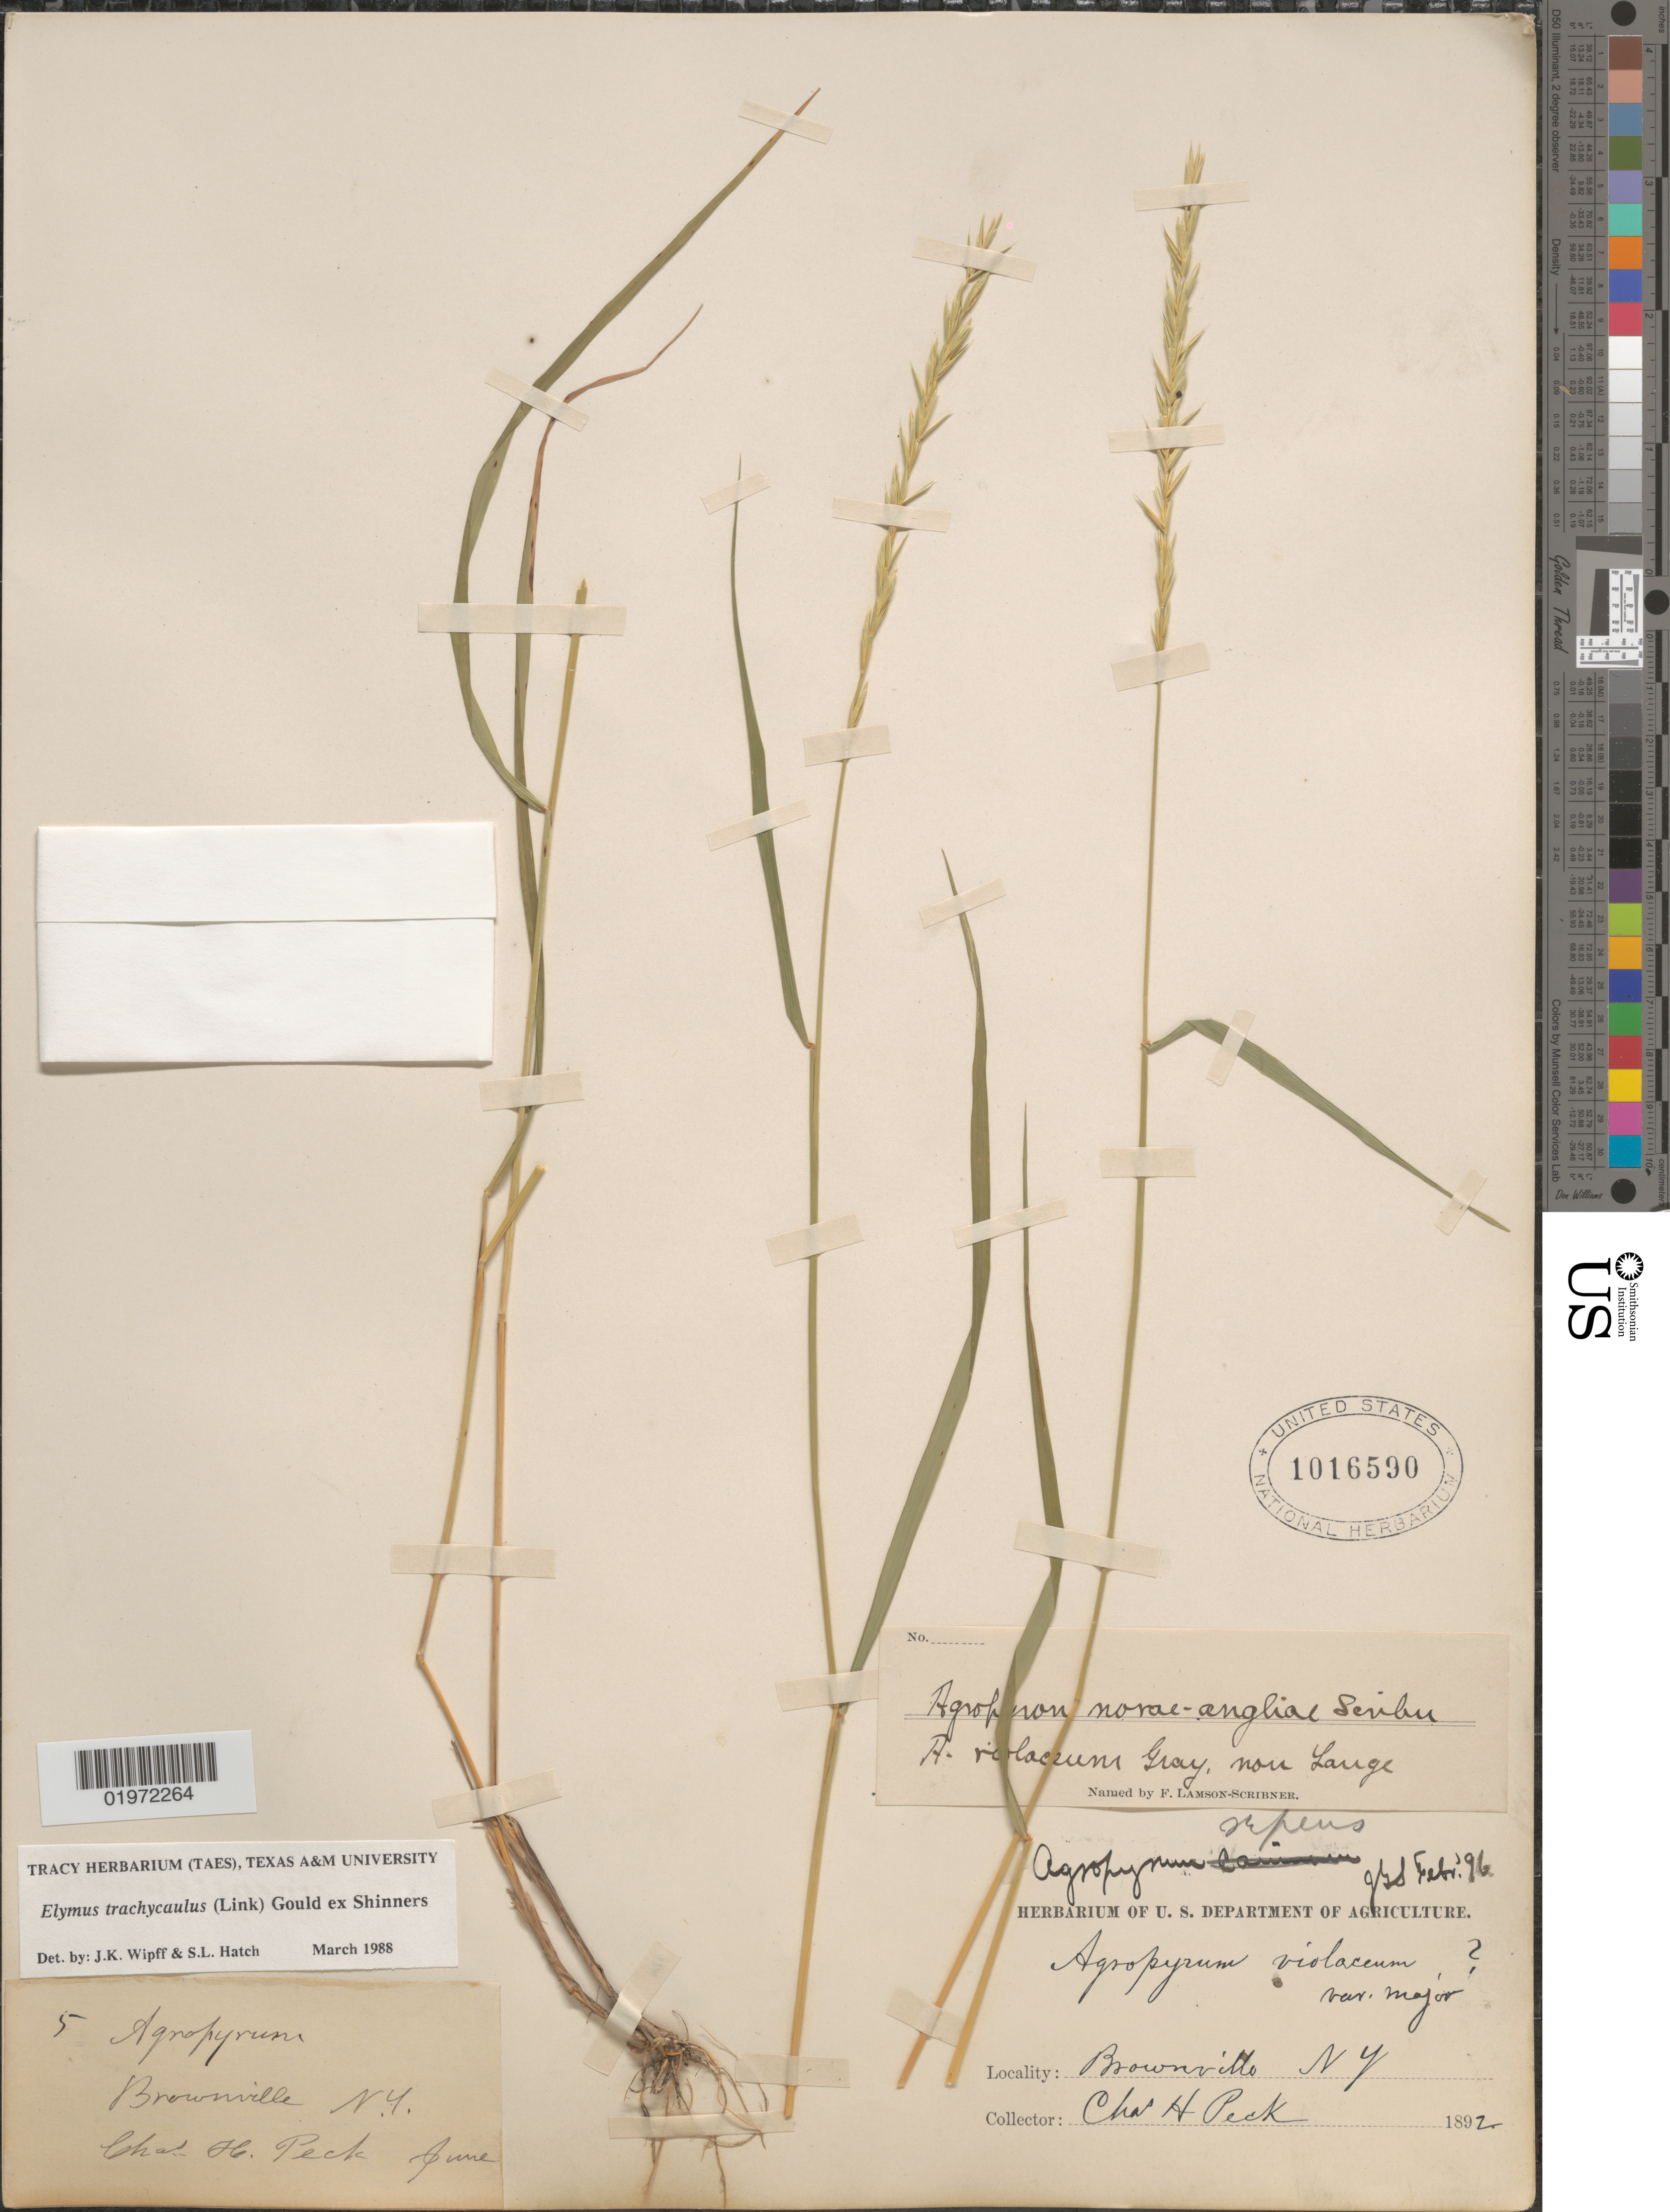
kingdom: Plantae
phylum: Tracheophyta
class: Liliopsida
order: Poales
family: Poaceae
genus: Elymus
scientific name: Elymus trachycaulus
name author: (Link) Gould ex Shinners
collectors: C. H. Peck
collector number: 5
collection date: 1892-06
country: United States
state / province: New York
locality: Brownville.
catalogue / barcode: US 1016590